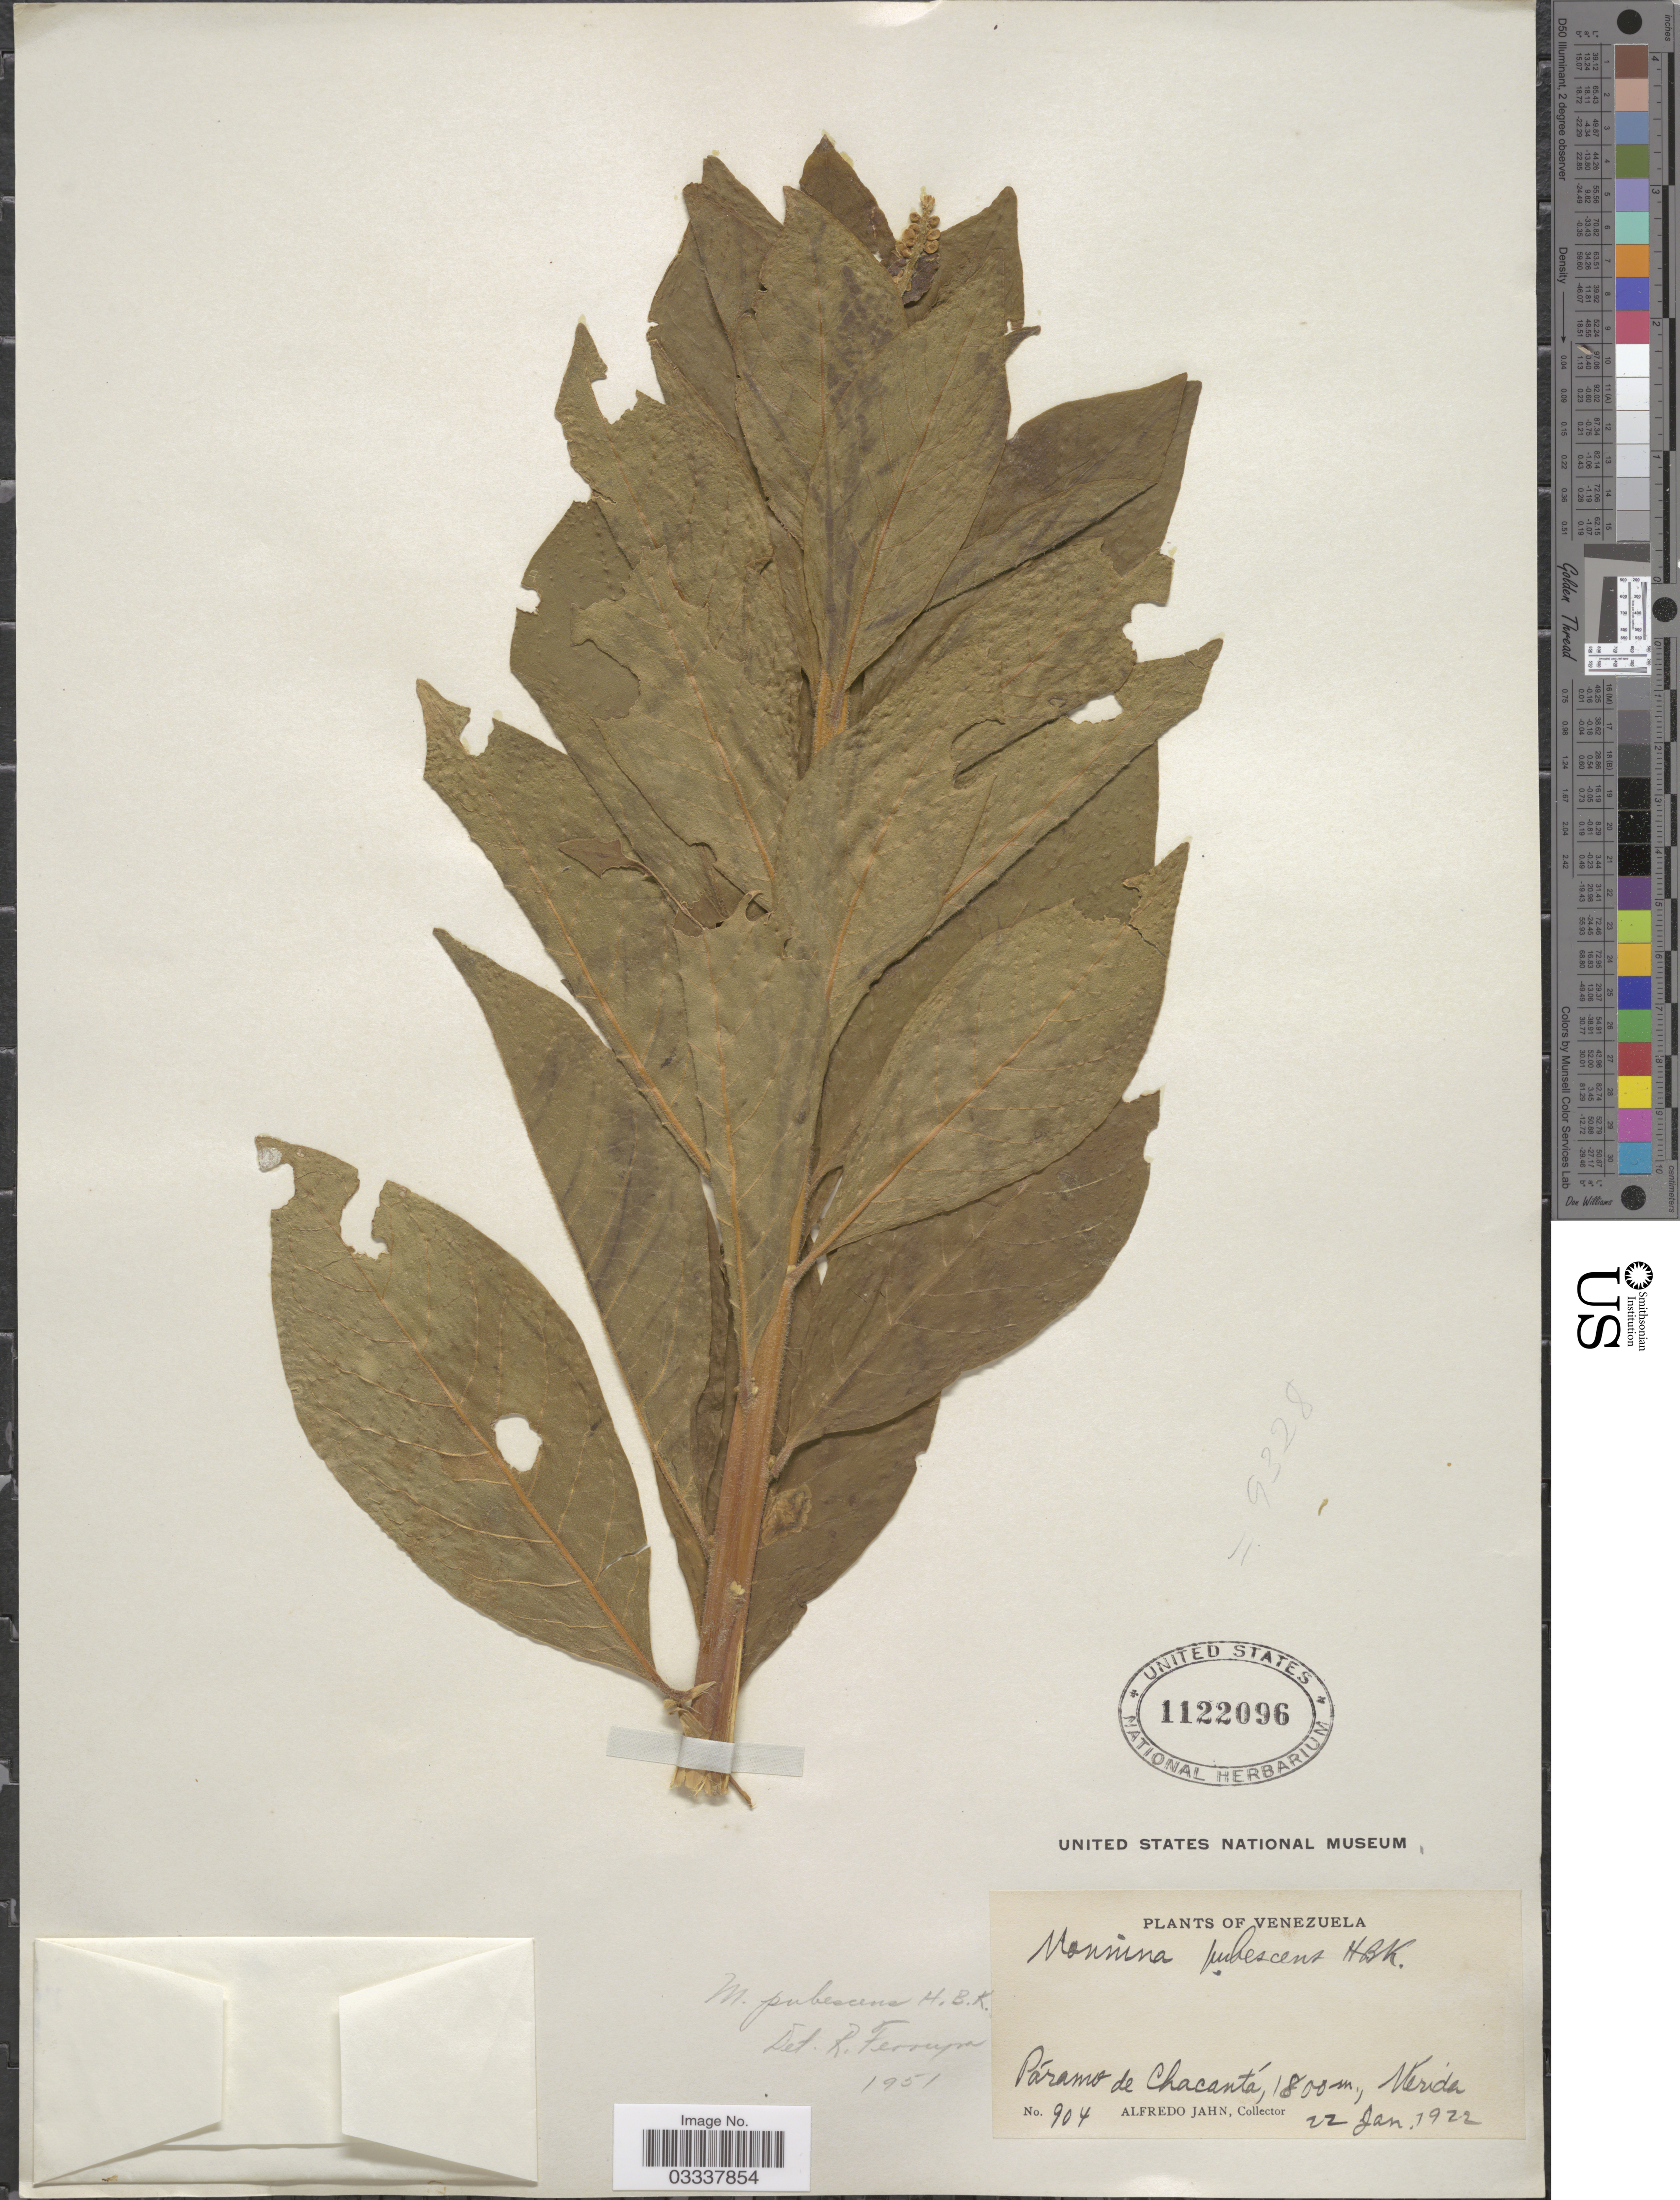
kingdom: Plantae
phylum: Tracheophyta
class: Magnoliopsida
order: Fabales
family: Polygalaceae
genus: Monnina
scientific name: Monnina pubescens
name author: Kunth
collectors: A. Jahn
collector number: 904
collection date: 1922-01-22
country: Venezuela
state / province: Mérida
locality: Páramo de Chacantá.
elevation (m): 1800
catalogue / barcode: US 1122096